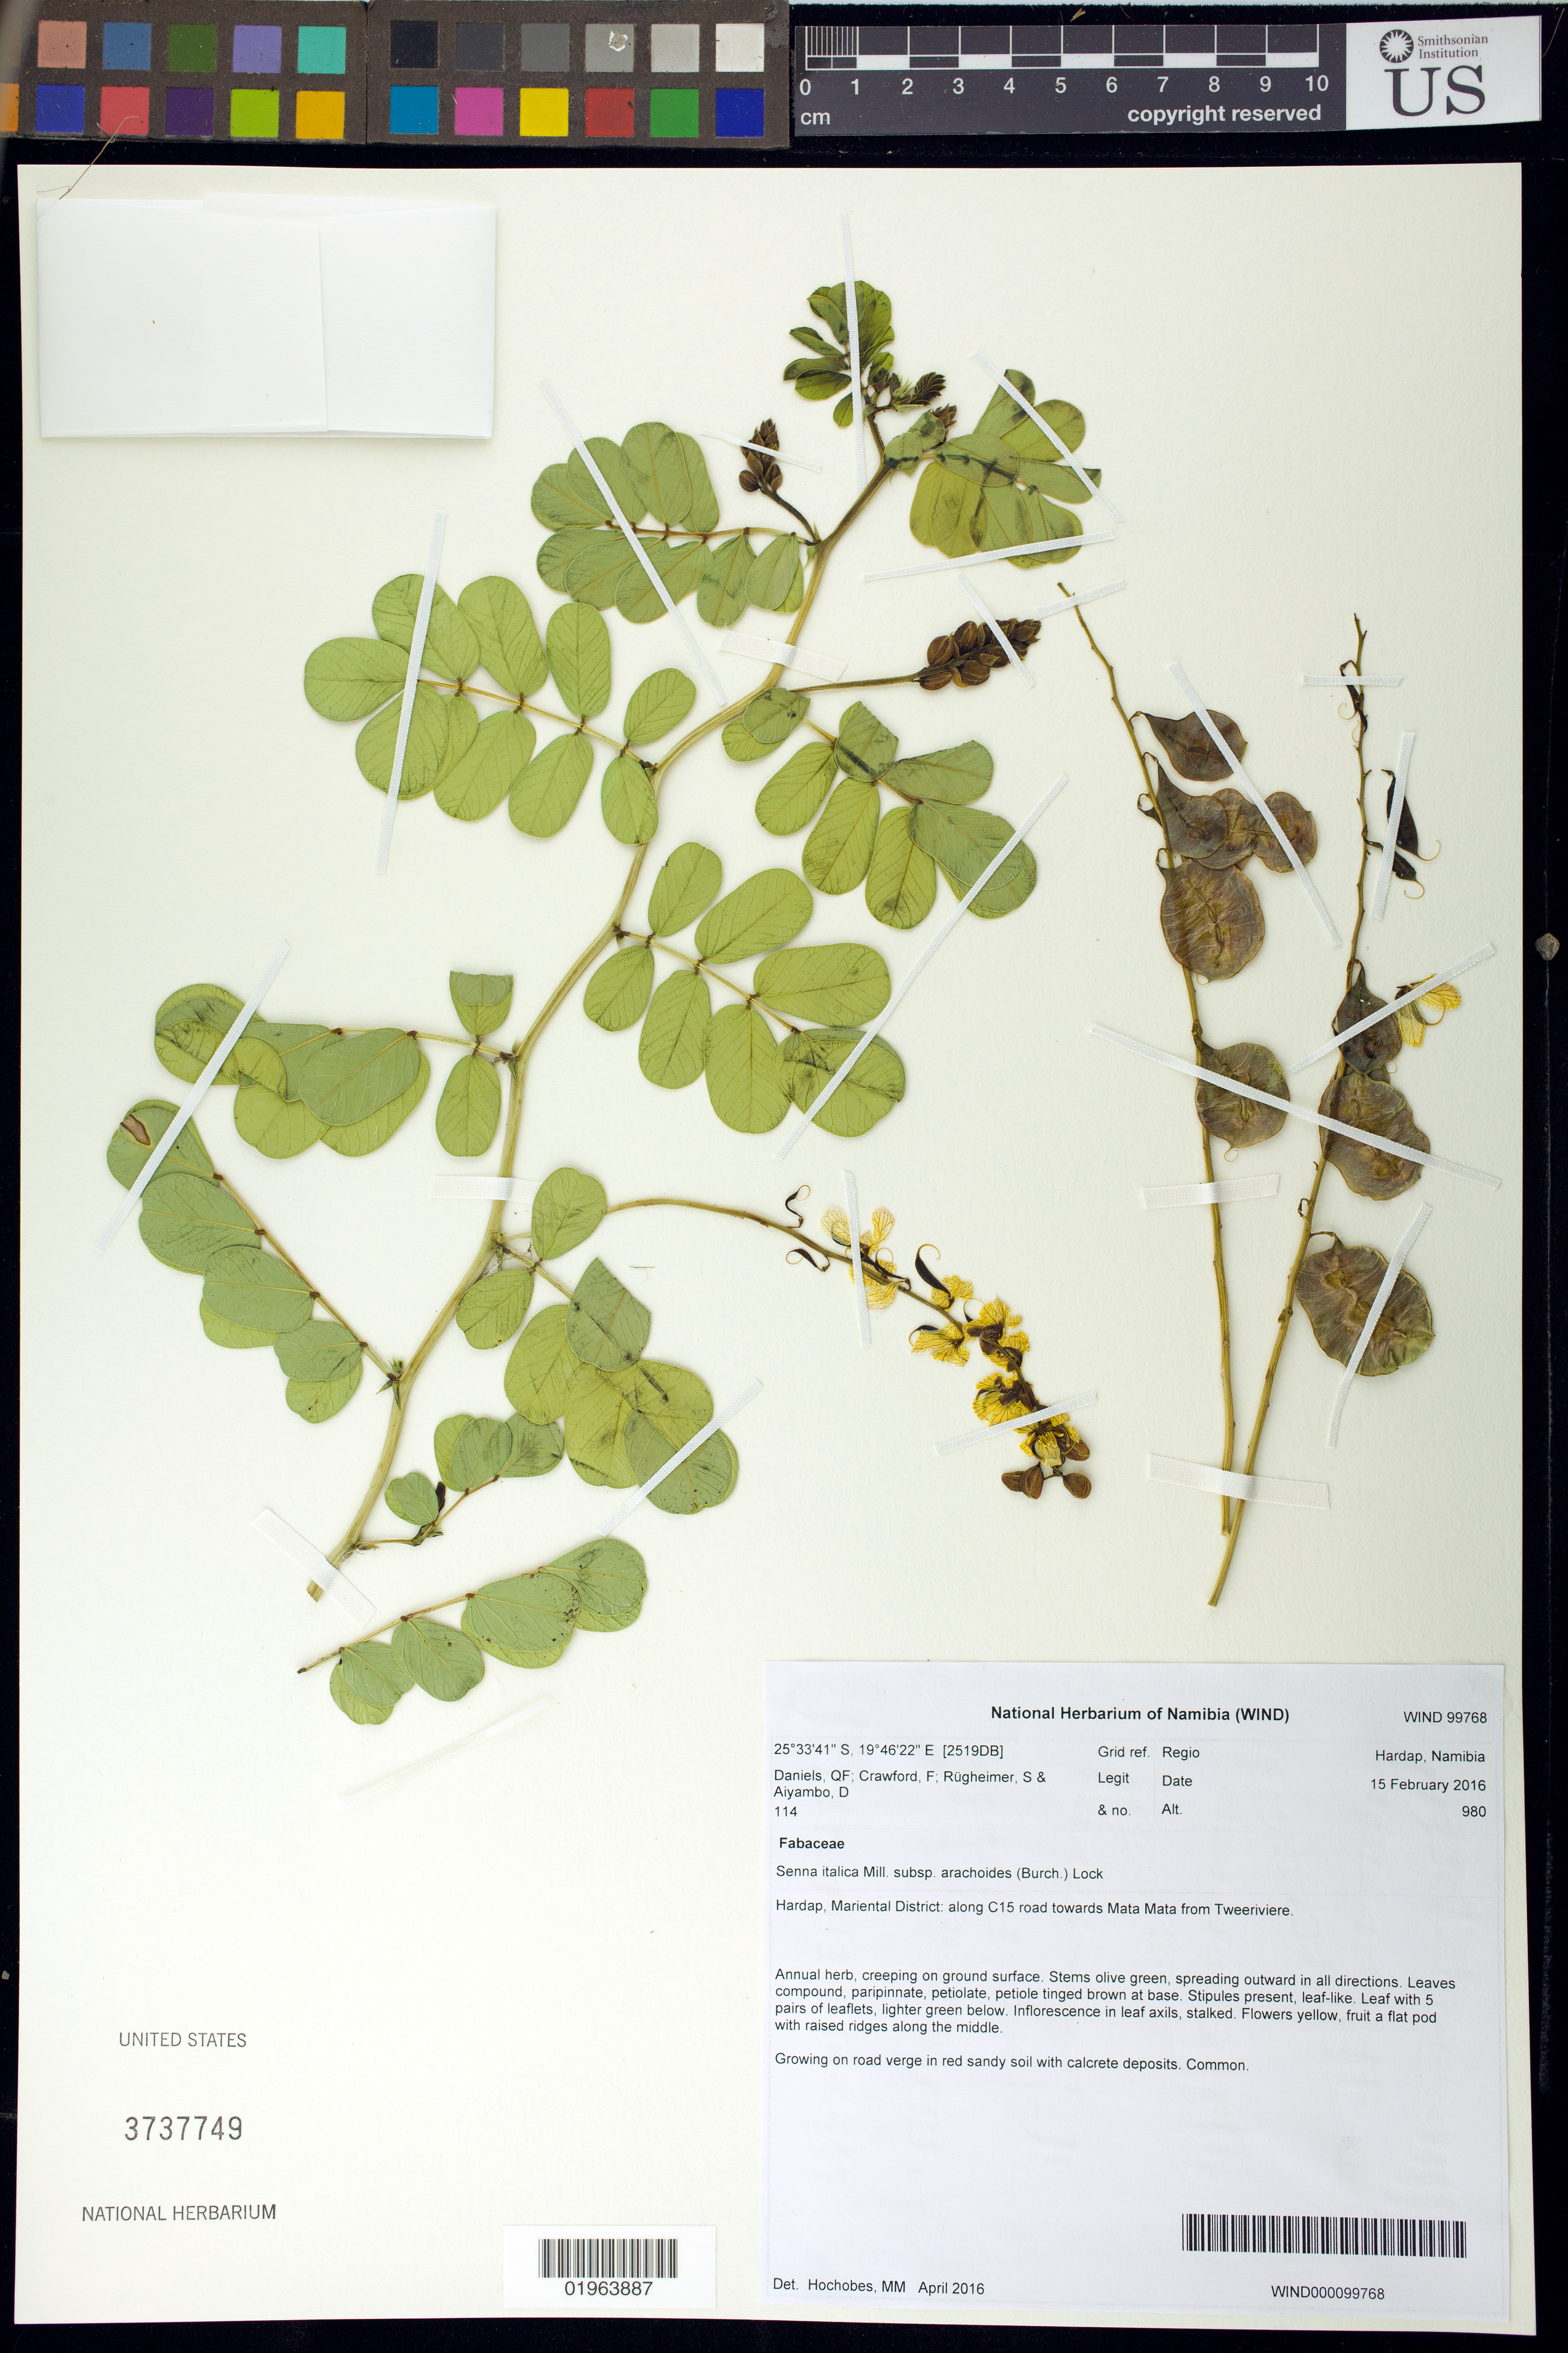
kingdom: Plantae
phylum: Tracheophyta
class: Magnoliopsida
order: Fabales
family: Fabaceae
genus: Senna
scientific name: Senna italica subsp. arachoides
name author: (Burch.) Lock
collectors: Q. Daniels, F. Crawford, S. Rugheimer & D. Aiyambo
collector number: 114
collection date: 2016-02-15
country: Namibia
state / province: Hardap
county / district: Mariental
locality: Road C15 towards Mata-Mata from Tweeriviere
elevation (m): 980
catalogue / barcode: US 3737749